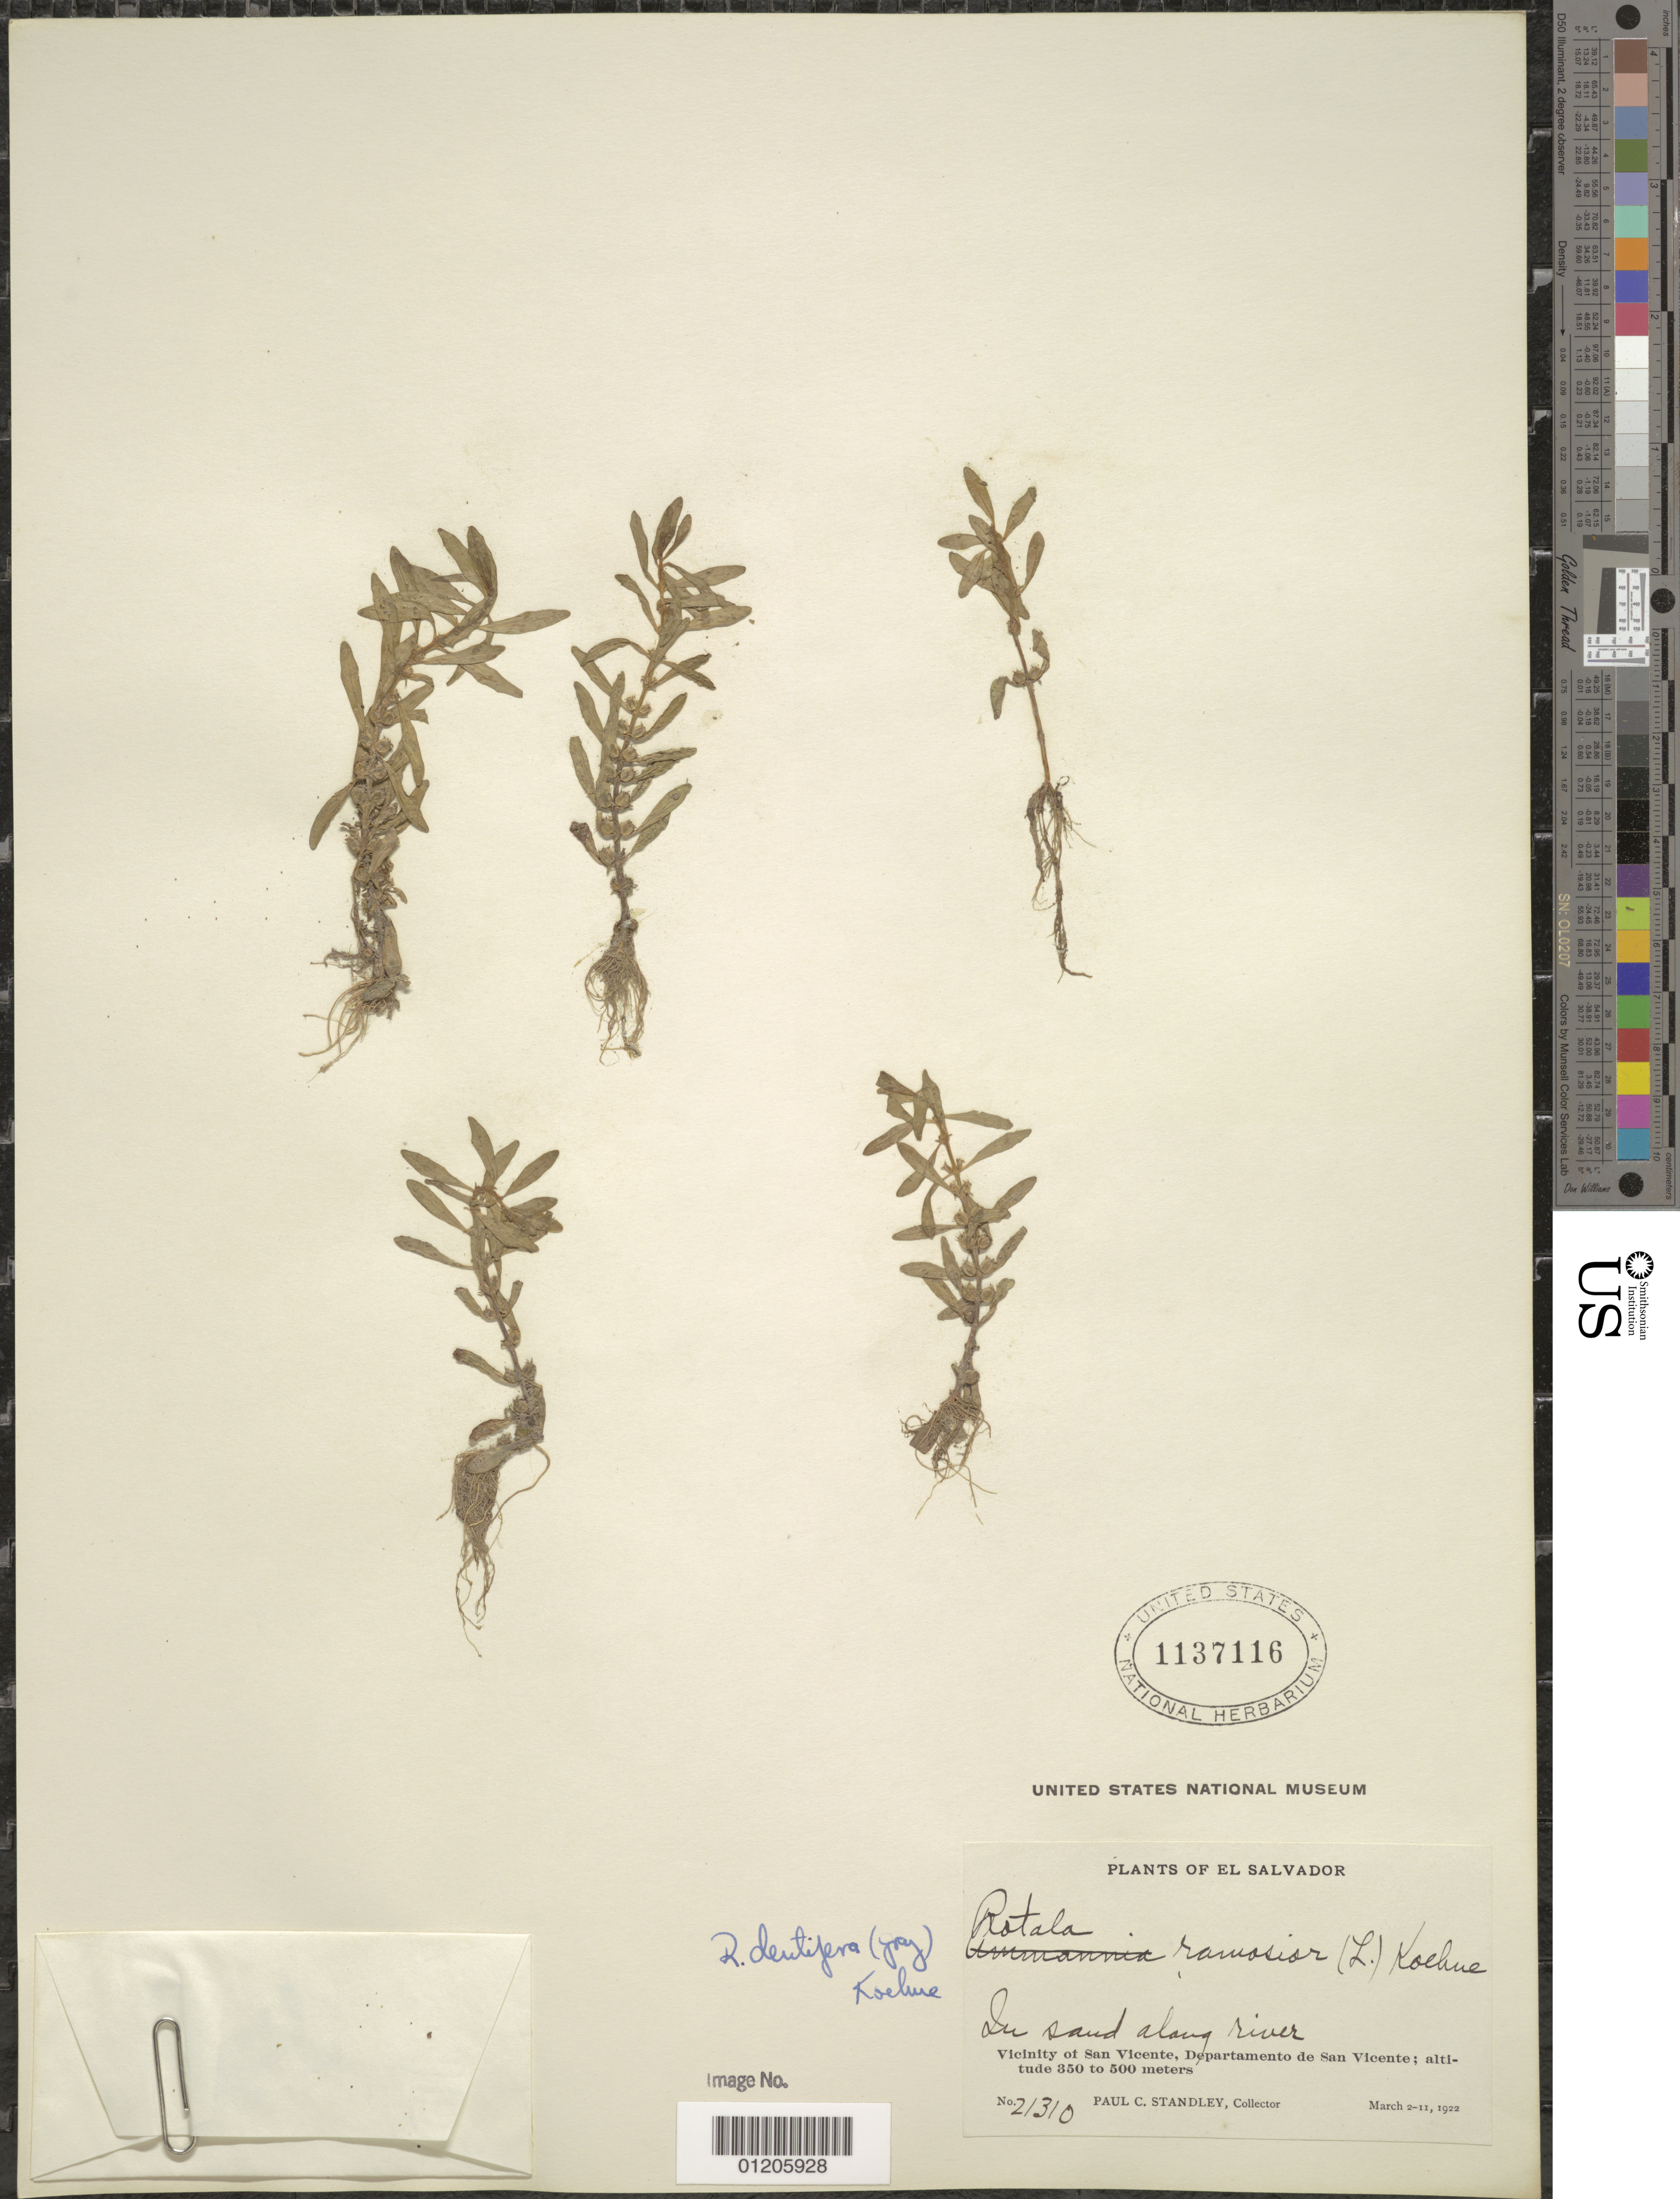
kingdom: Plantae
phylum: Tracheophyta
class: Magnoliopsida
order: Myrtales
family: Lythraceae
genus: Rotala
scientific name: Rotala dentifera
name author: (A. Gray) Koehne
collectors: P. C. Standley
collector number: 21310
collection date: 1922-03-02/1922-03-11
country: El Salvador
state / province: San Vincente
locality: Vicinity of San Vicente.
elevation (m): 350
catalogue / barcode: US 1137116